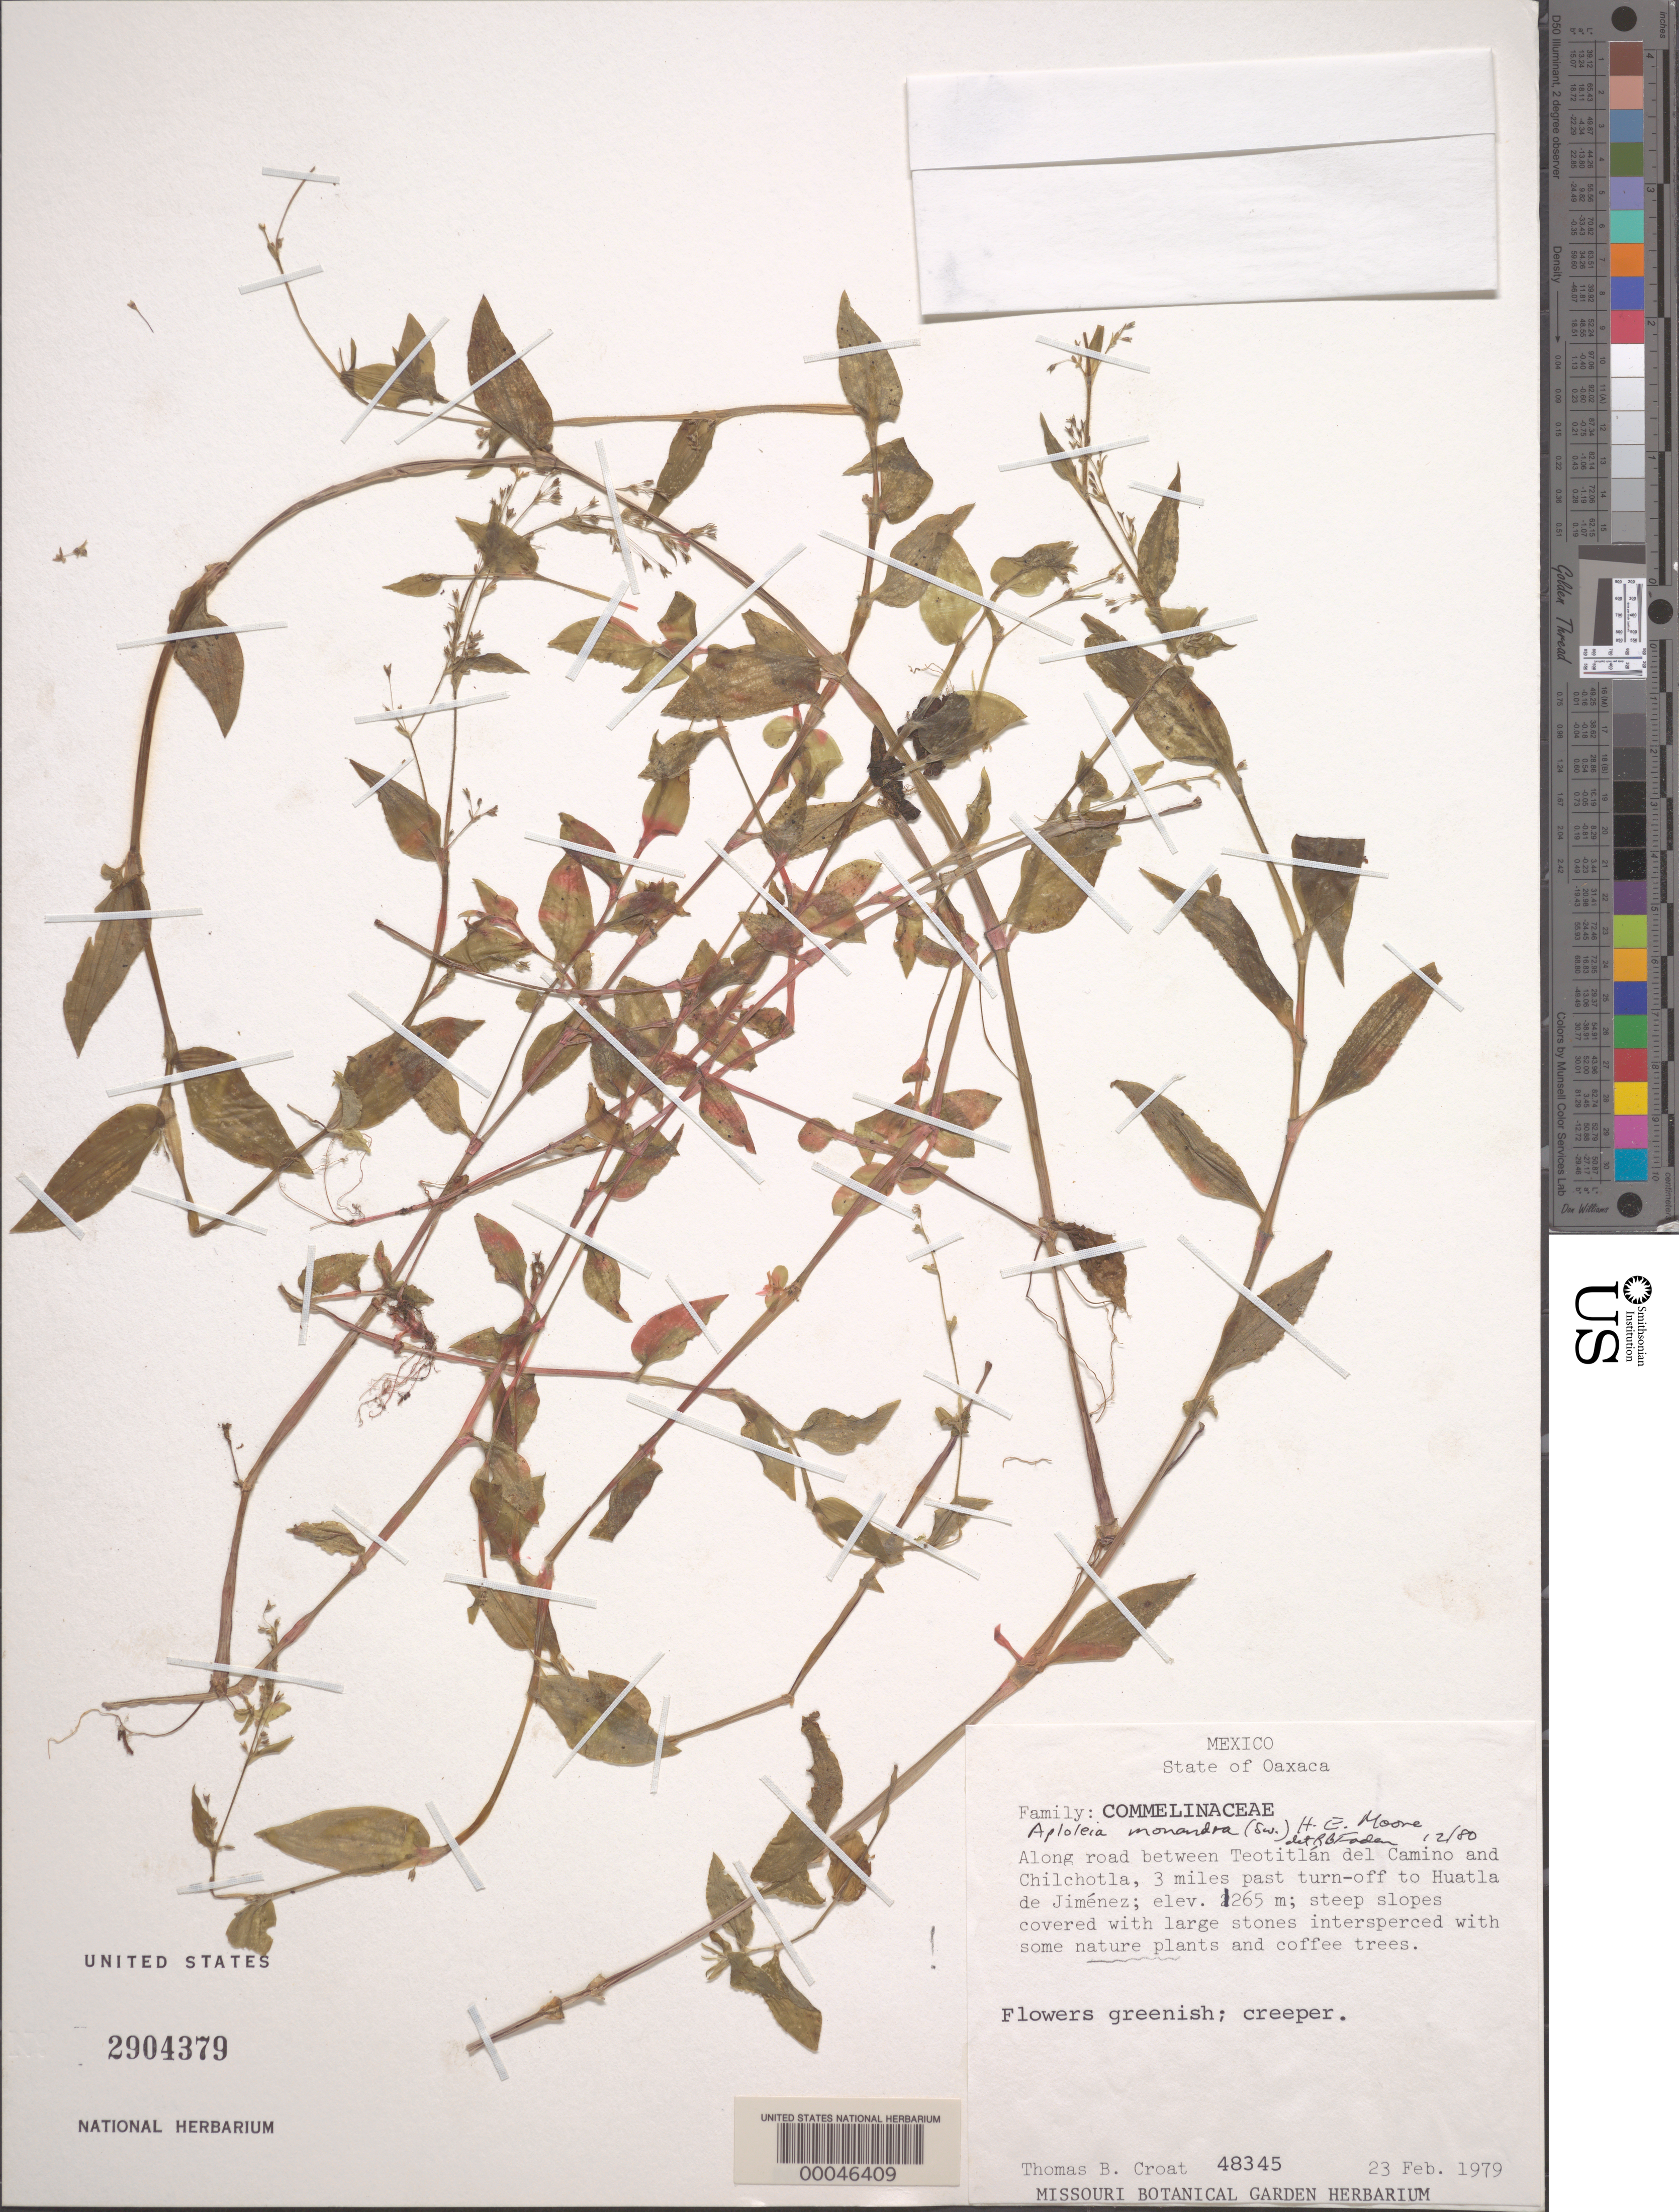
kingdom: Plantae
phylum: Tracheophyta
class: Liliopsida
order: Commelinales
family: Commelinaceae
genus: Callisia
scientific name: Callisia monandra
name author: (Sw.) Schult. & Schult. f.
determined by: Faden, Robert B., (US), Smithsonian Institution - National Museum of Natural History (UNITED STATES)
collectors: T. B. Croat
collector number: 48345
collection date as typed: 23 Feb 1979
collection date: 1979-02-23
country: Mexico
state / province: Oaxaca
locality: Between Teotitlan del camino and chilchotla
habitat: Roadside, steep rocky slopes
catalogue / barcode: US 2904379